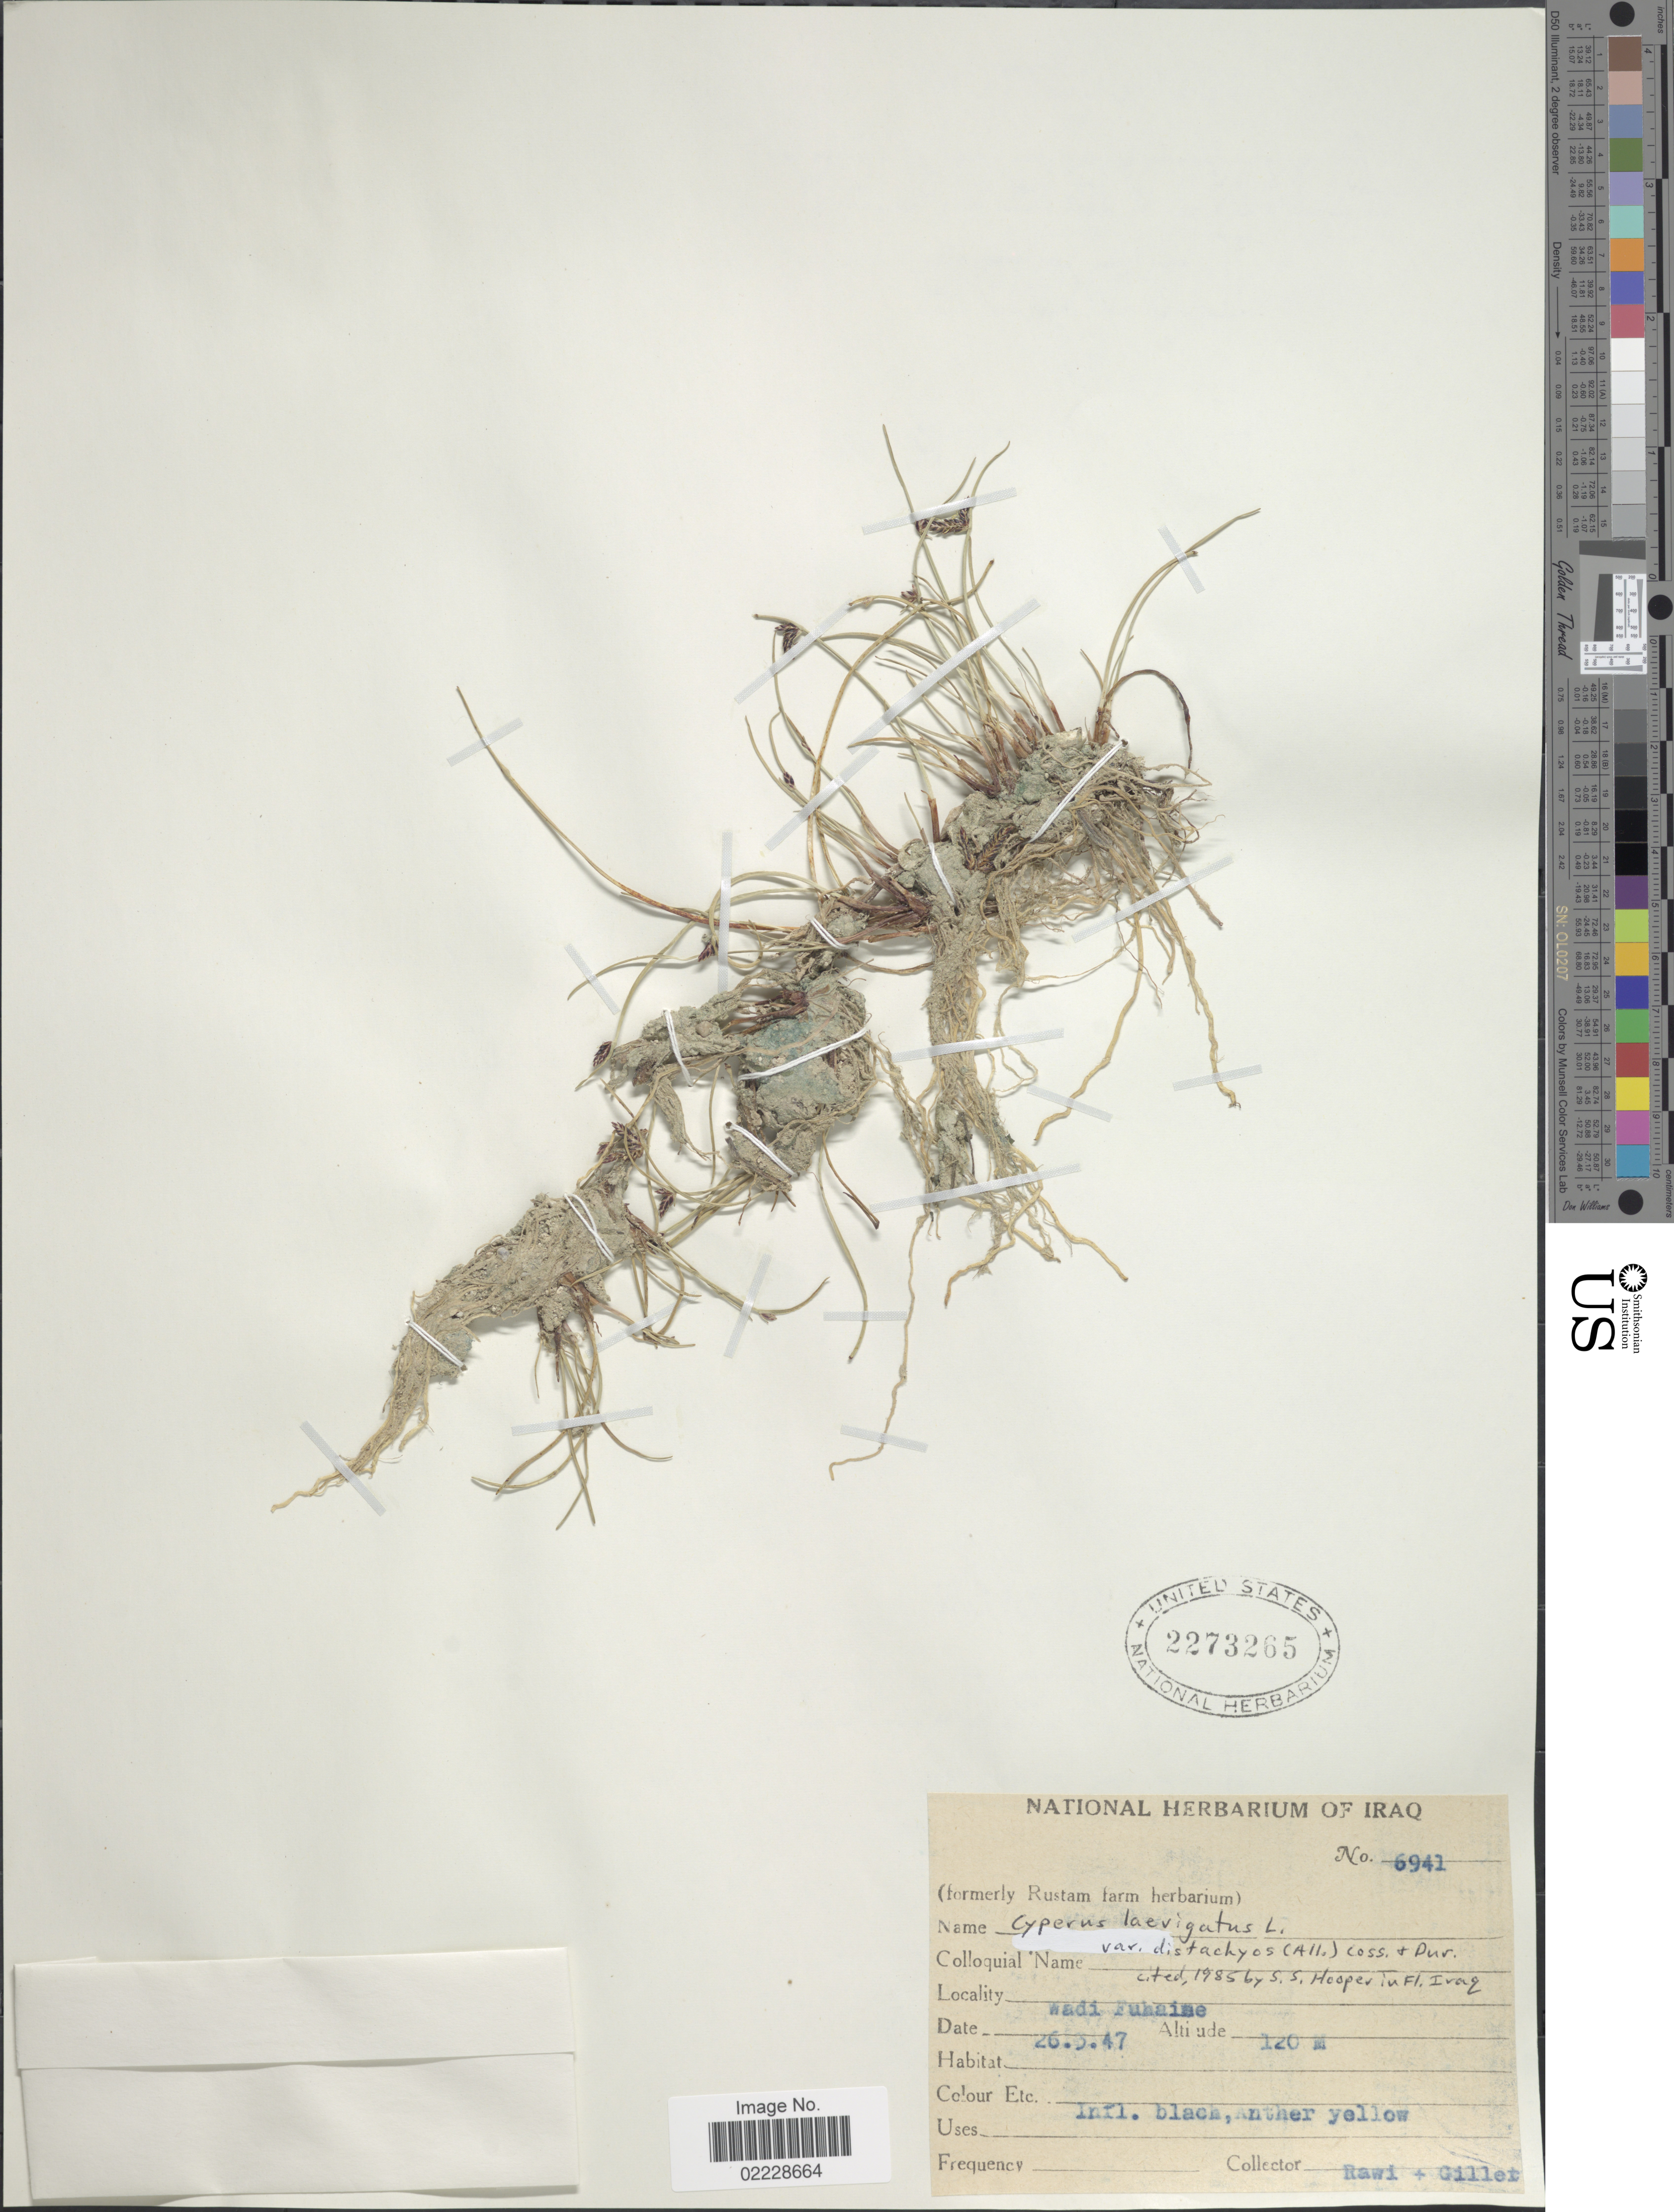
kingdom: Plantae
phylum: Tracheophyta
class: Liliopsida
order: Poales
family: Cyperaceae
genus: Cyperus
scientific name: Cyperus laevigatus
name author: L.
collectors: -. Rawi & Gillett, --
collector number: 6941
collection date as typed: Transcribed d/m/y: 26/3/47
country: Iraq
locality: Wadi Fuhaise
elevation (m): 120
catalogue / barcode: US 2273265